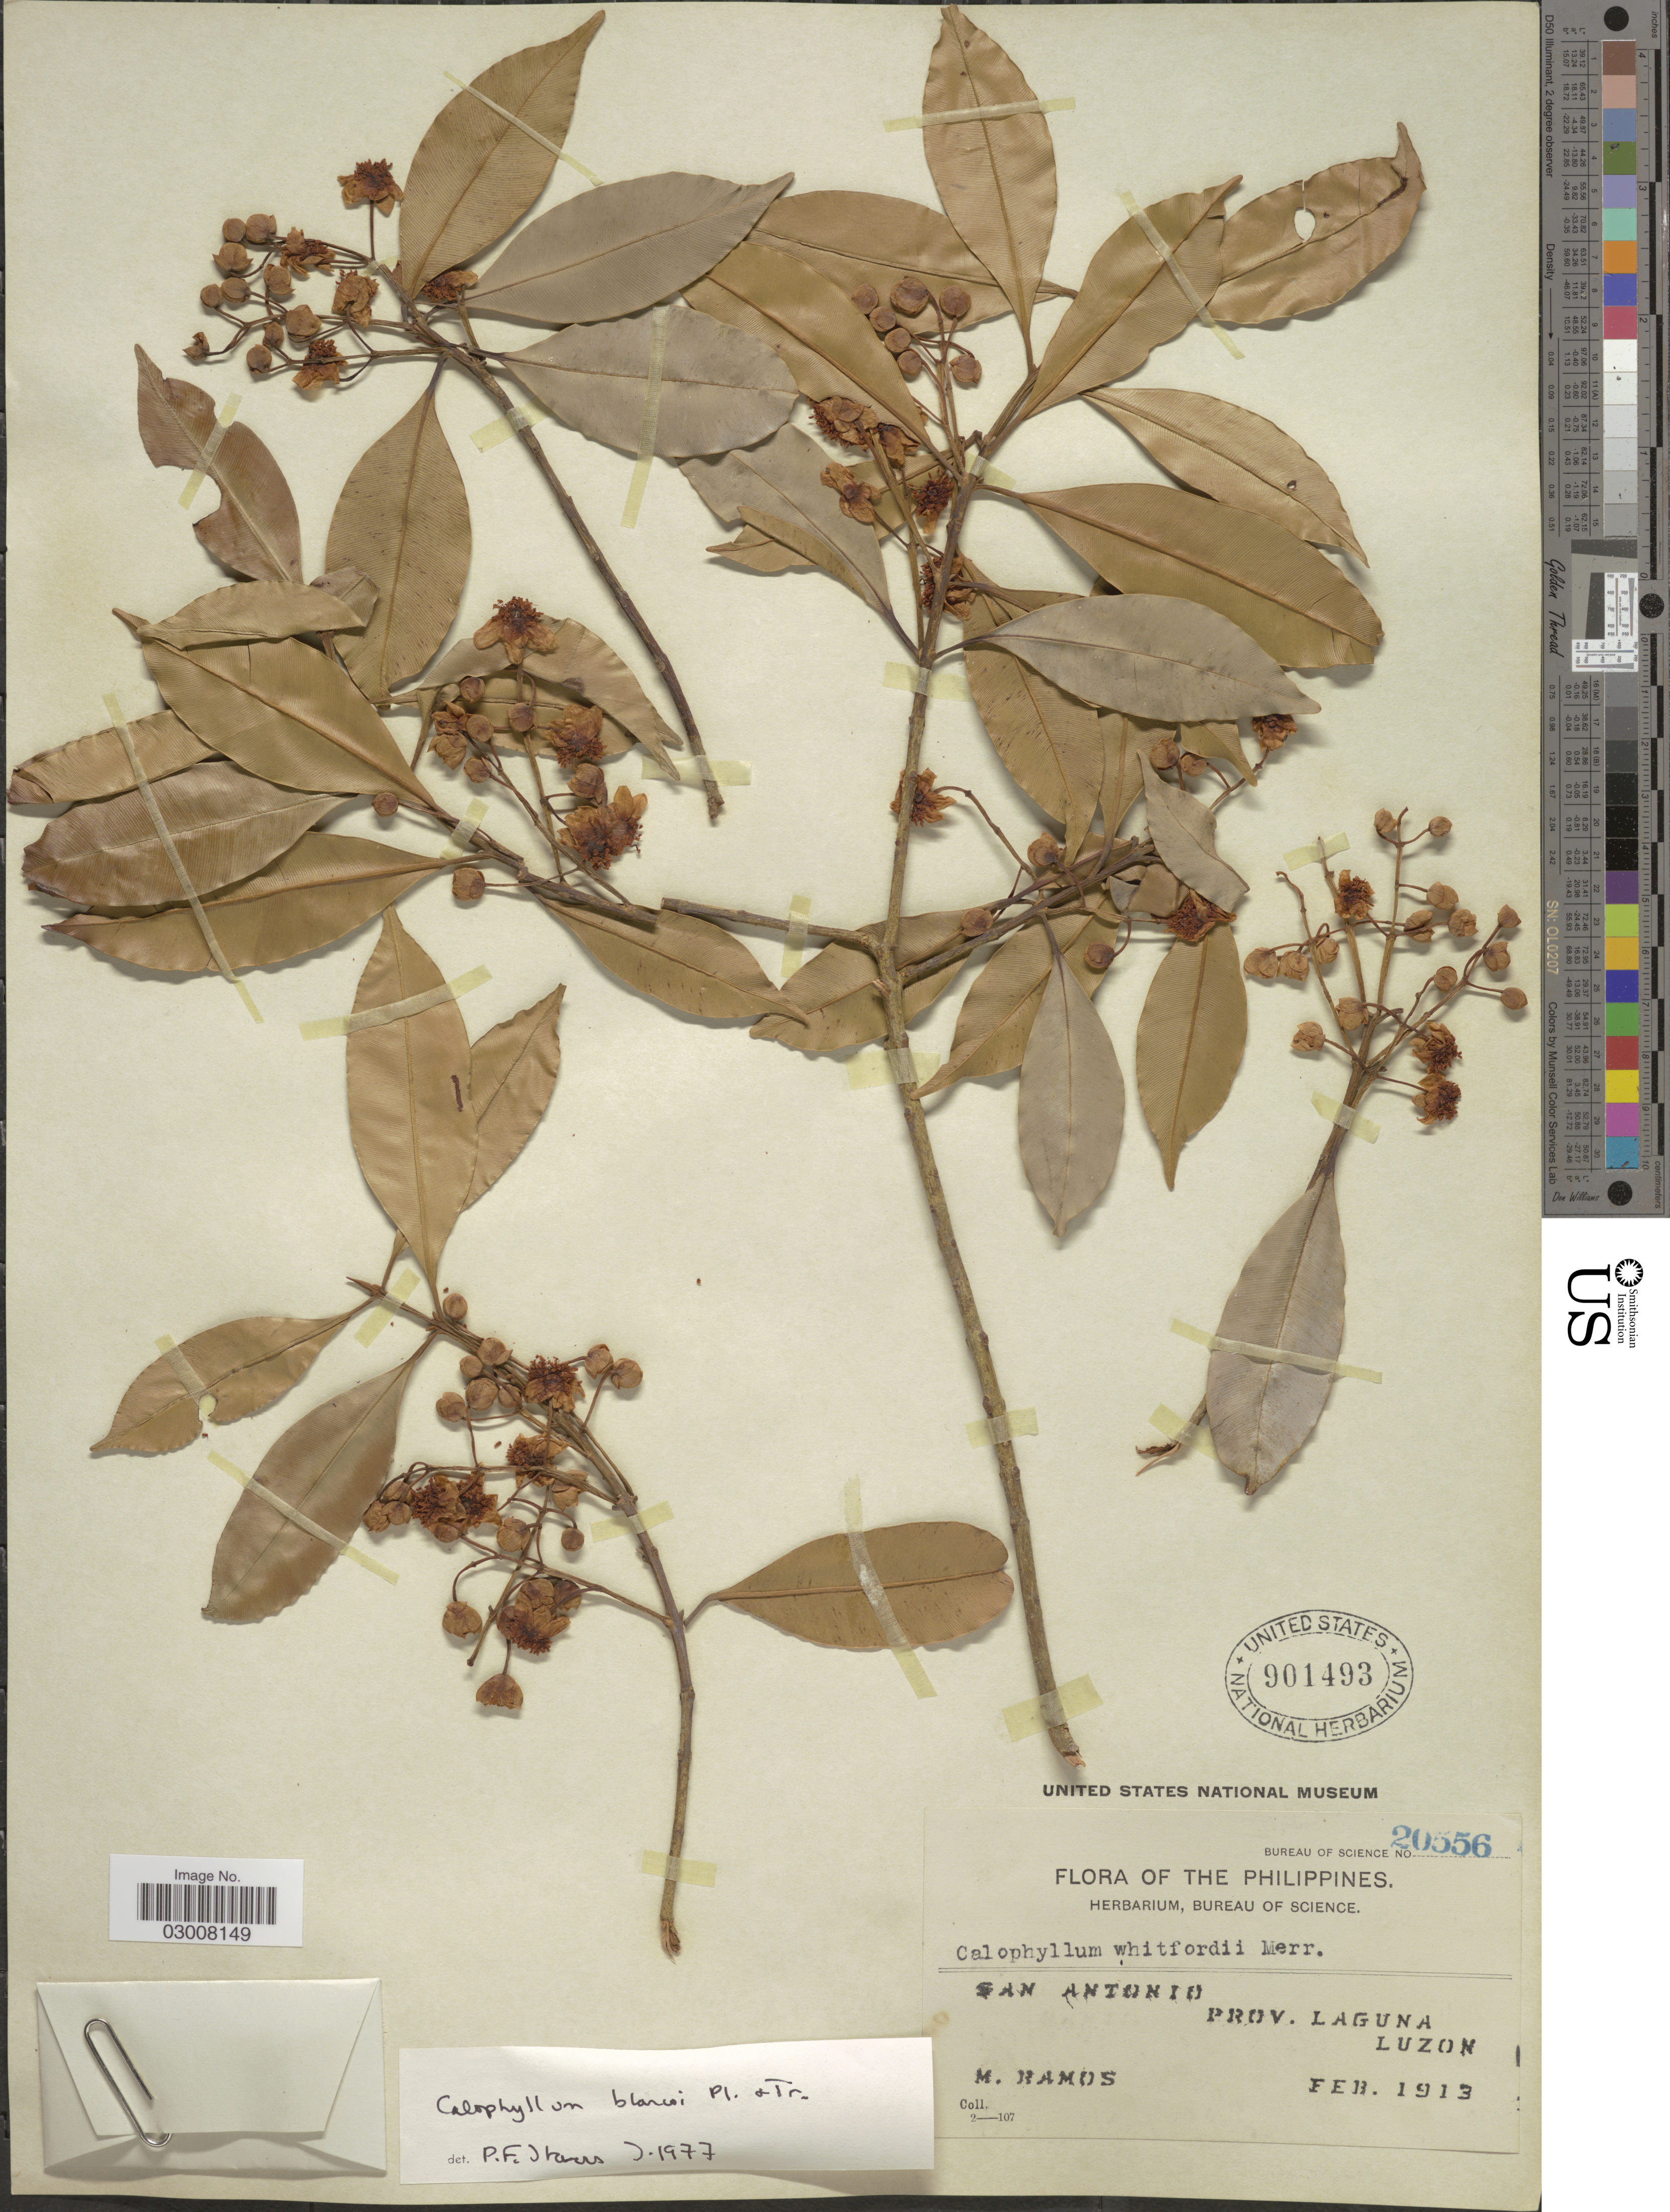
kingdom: Plantae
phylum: Tracheophyta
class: Magnoliopsida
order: Malpighiales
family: Calophyllaceae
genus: Calophyllum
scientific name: Calophyllum blancoi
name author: Planch. & Triana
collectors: M. Ramos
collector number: Bureau of Science 20556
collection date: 1913-02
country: Philippines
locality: San Antonio, Prov. Laguna, Luzon.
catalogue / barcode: US 901493